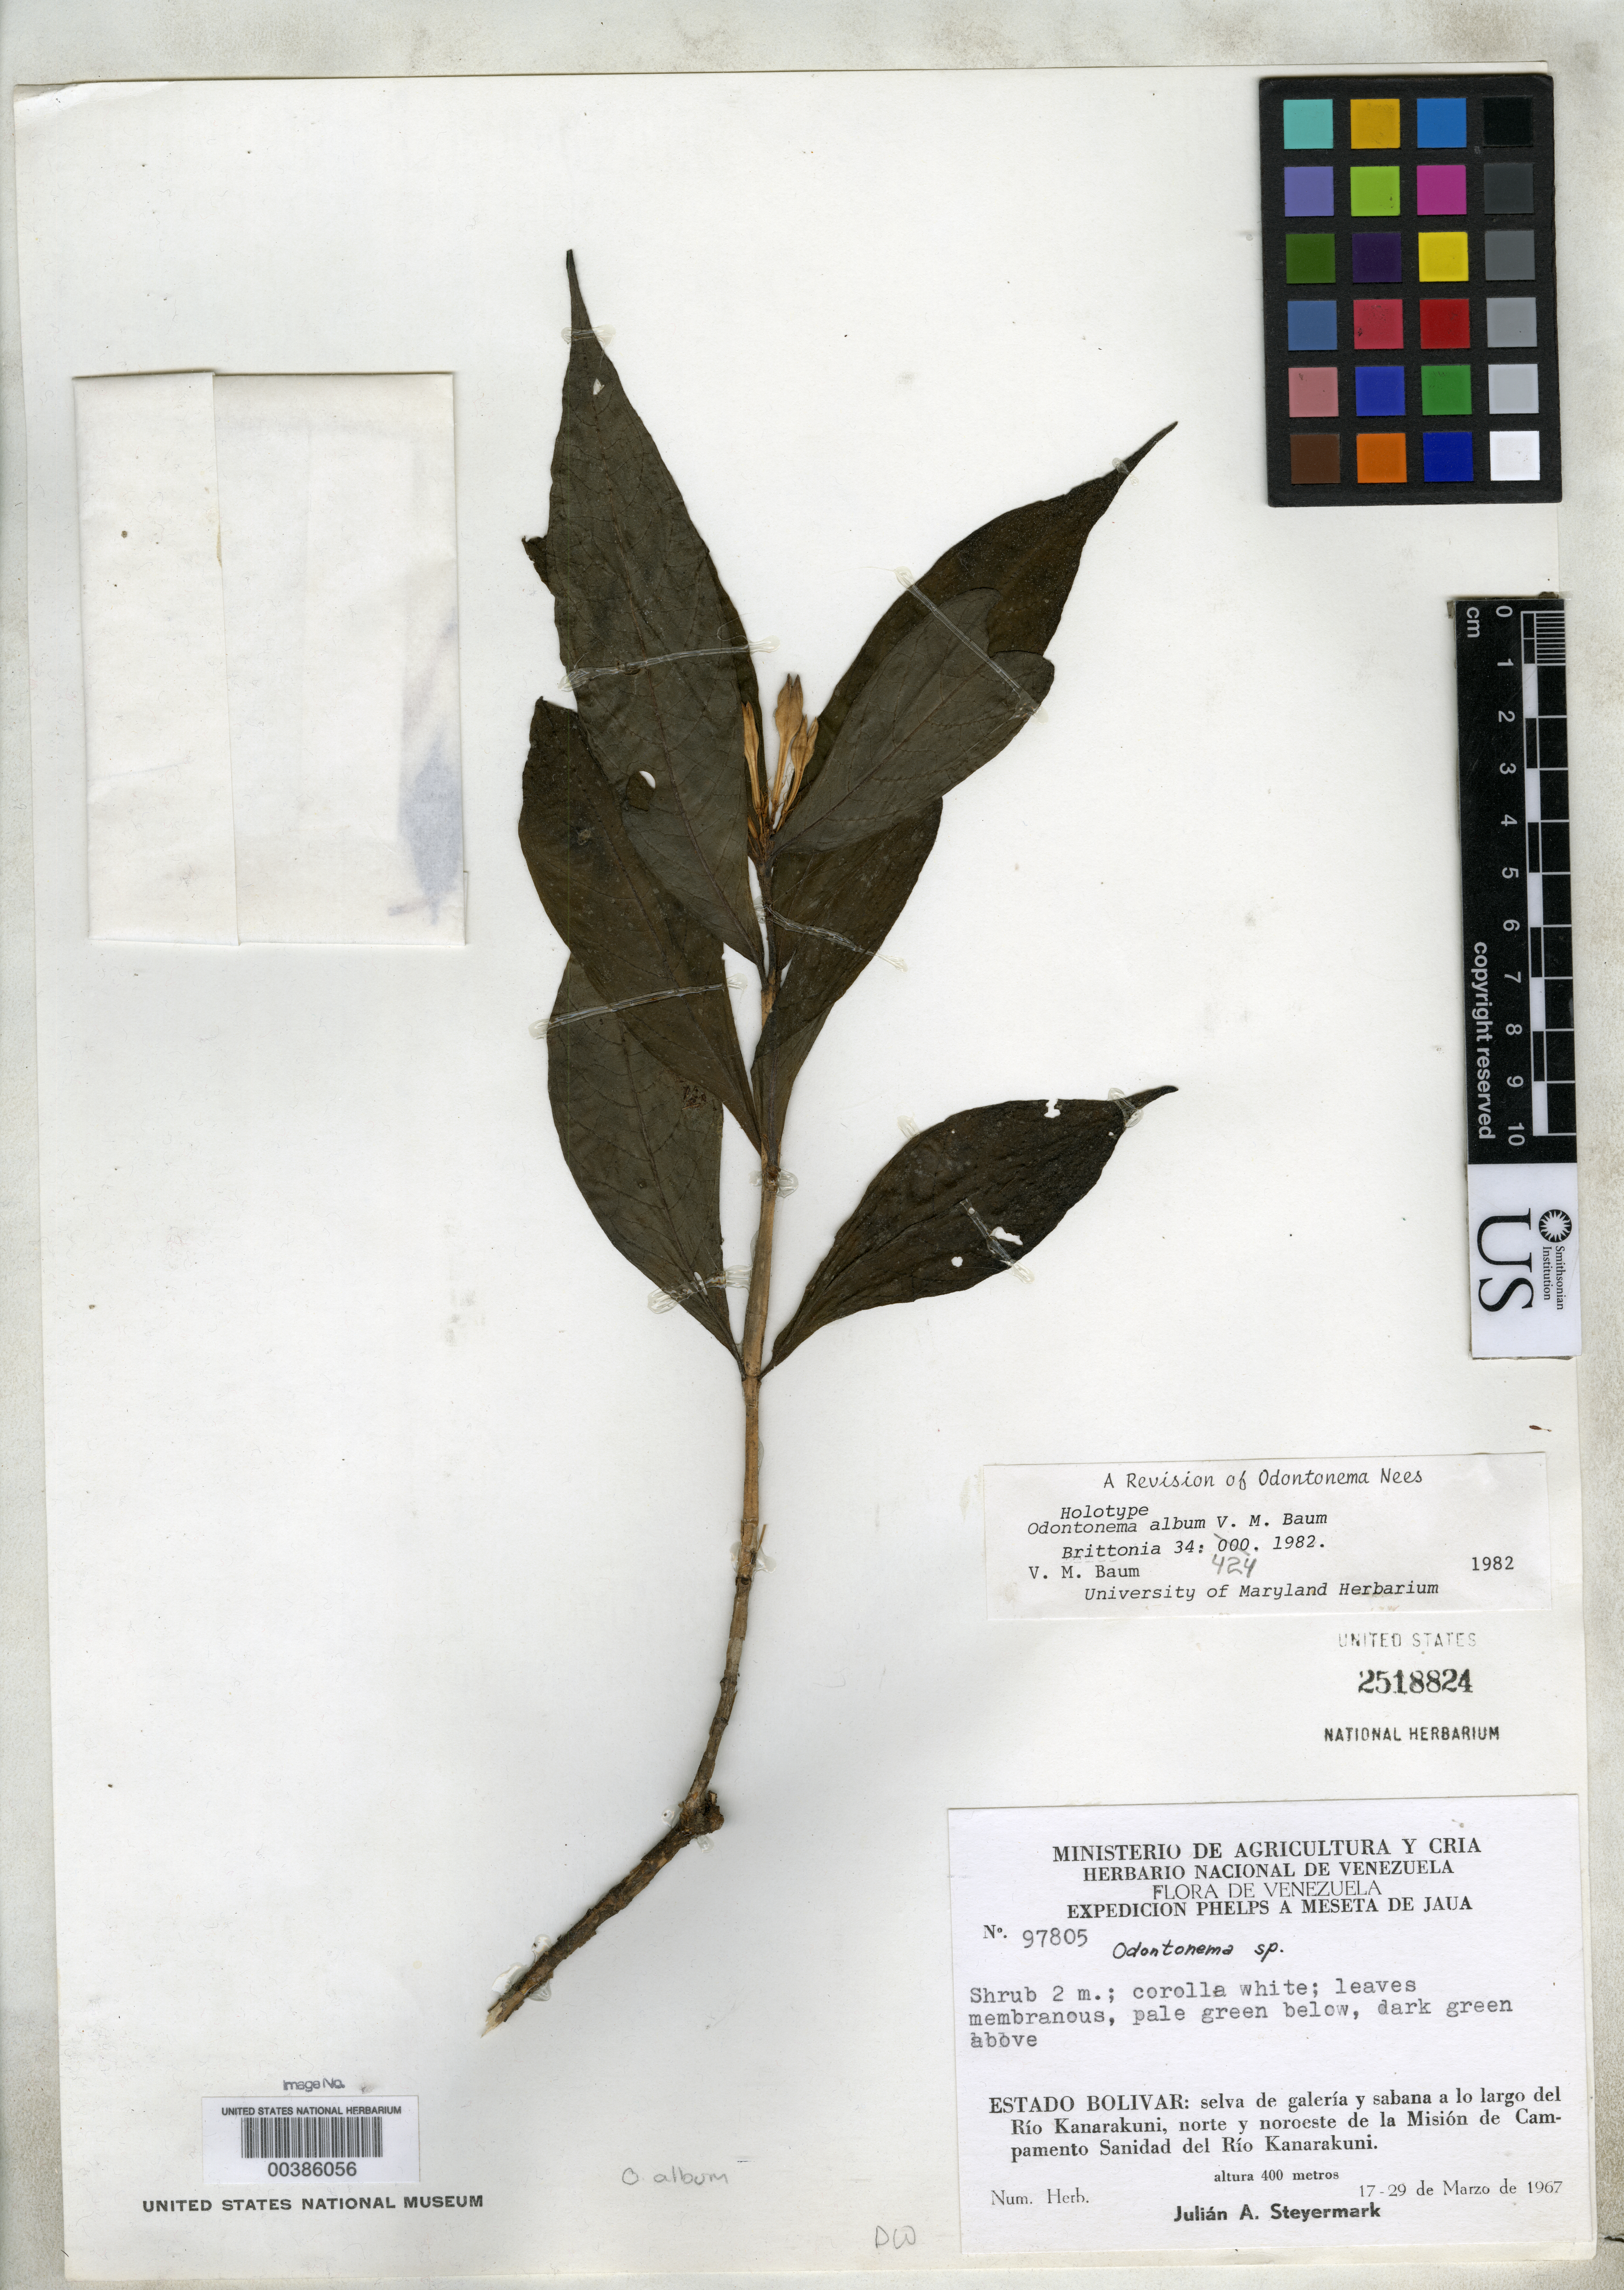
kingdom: Plantae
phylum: Tracheophyta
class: Magnoliopsida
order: Lamiales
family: Acanthaceae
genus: Odontonema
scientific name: Odontonema album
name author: Baum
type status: Holotype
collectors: J. Steyermark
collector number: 97805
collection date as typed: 17 Mar 1967 to 29 Mar 1967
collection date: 1967-03-17/1967-03-29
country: Venezuela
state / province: Bolivar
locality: NNE of Mision de Campamento Sanidad delrio Kanarakuni, along Rio Kanarakuni.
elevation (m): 400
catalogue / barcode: US 2518824